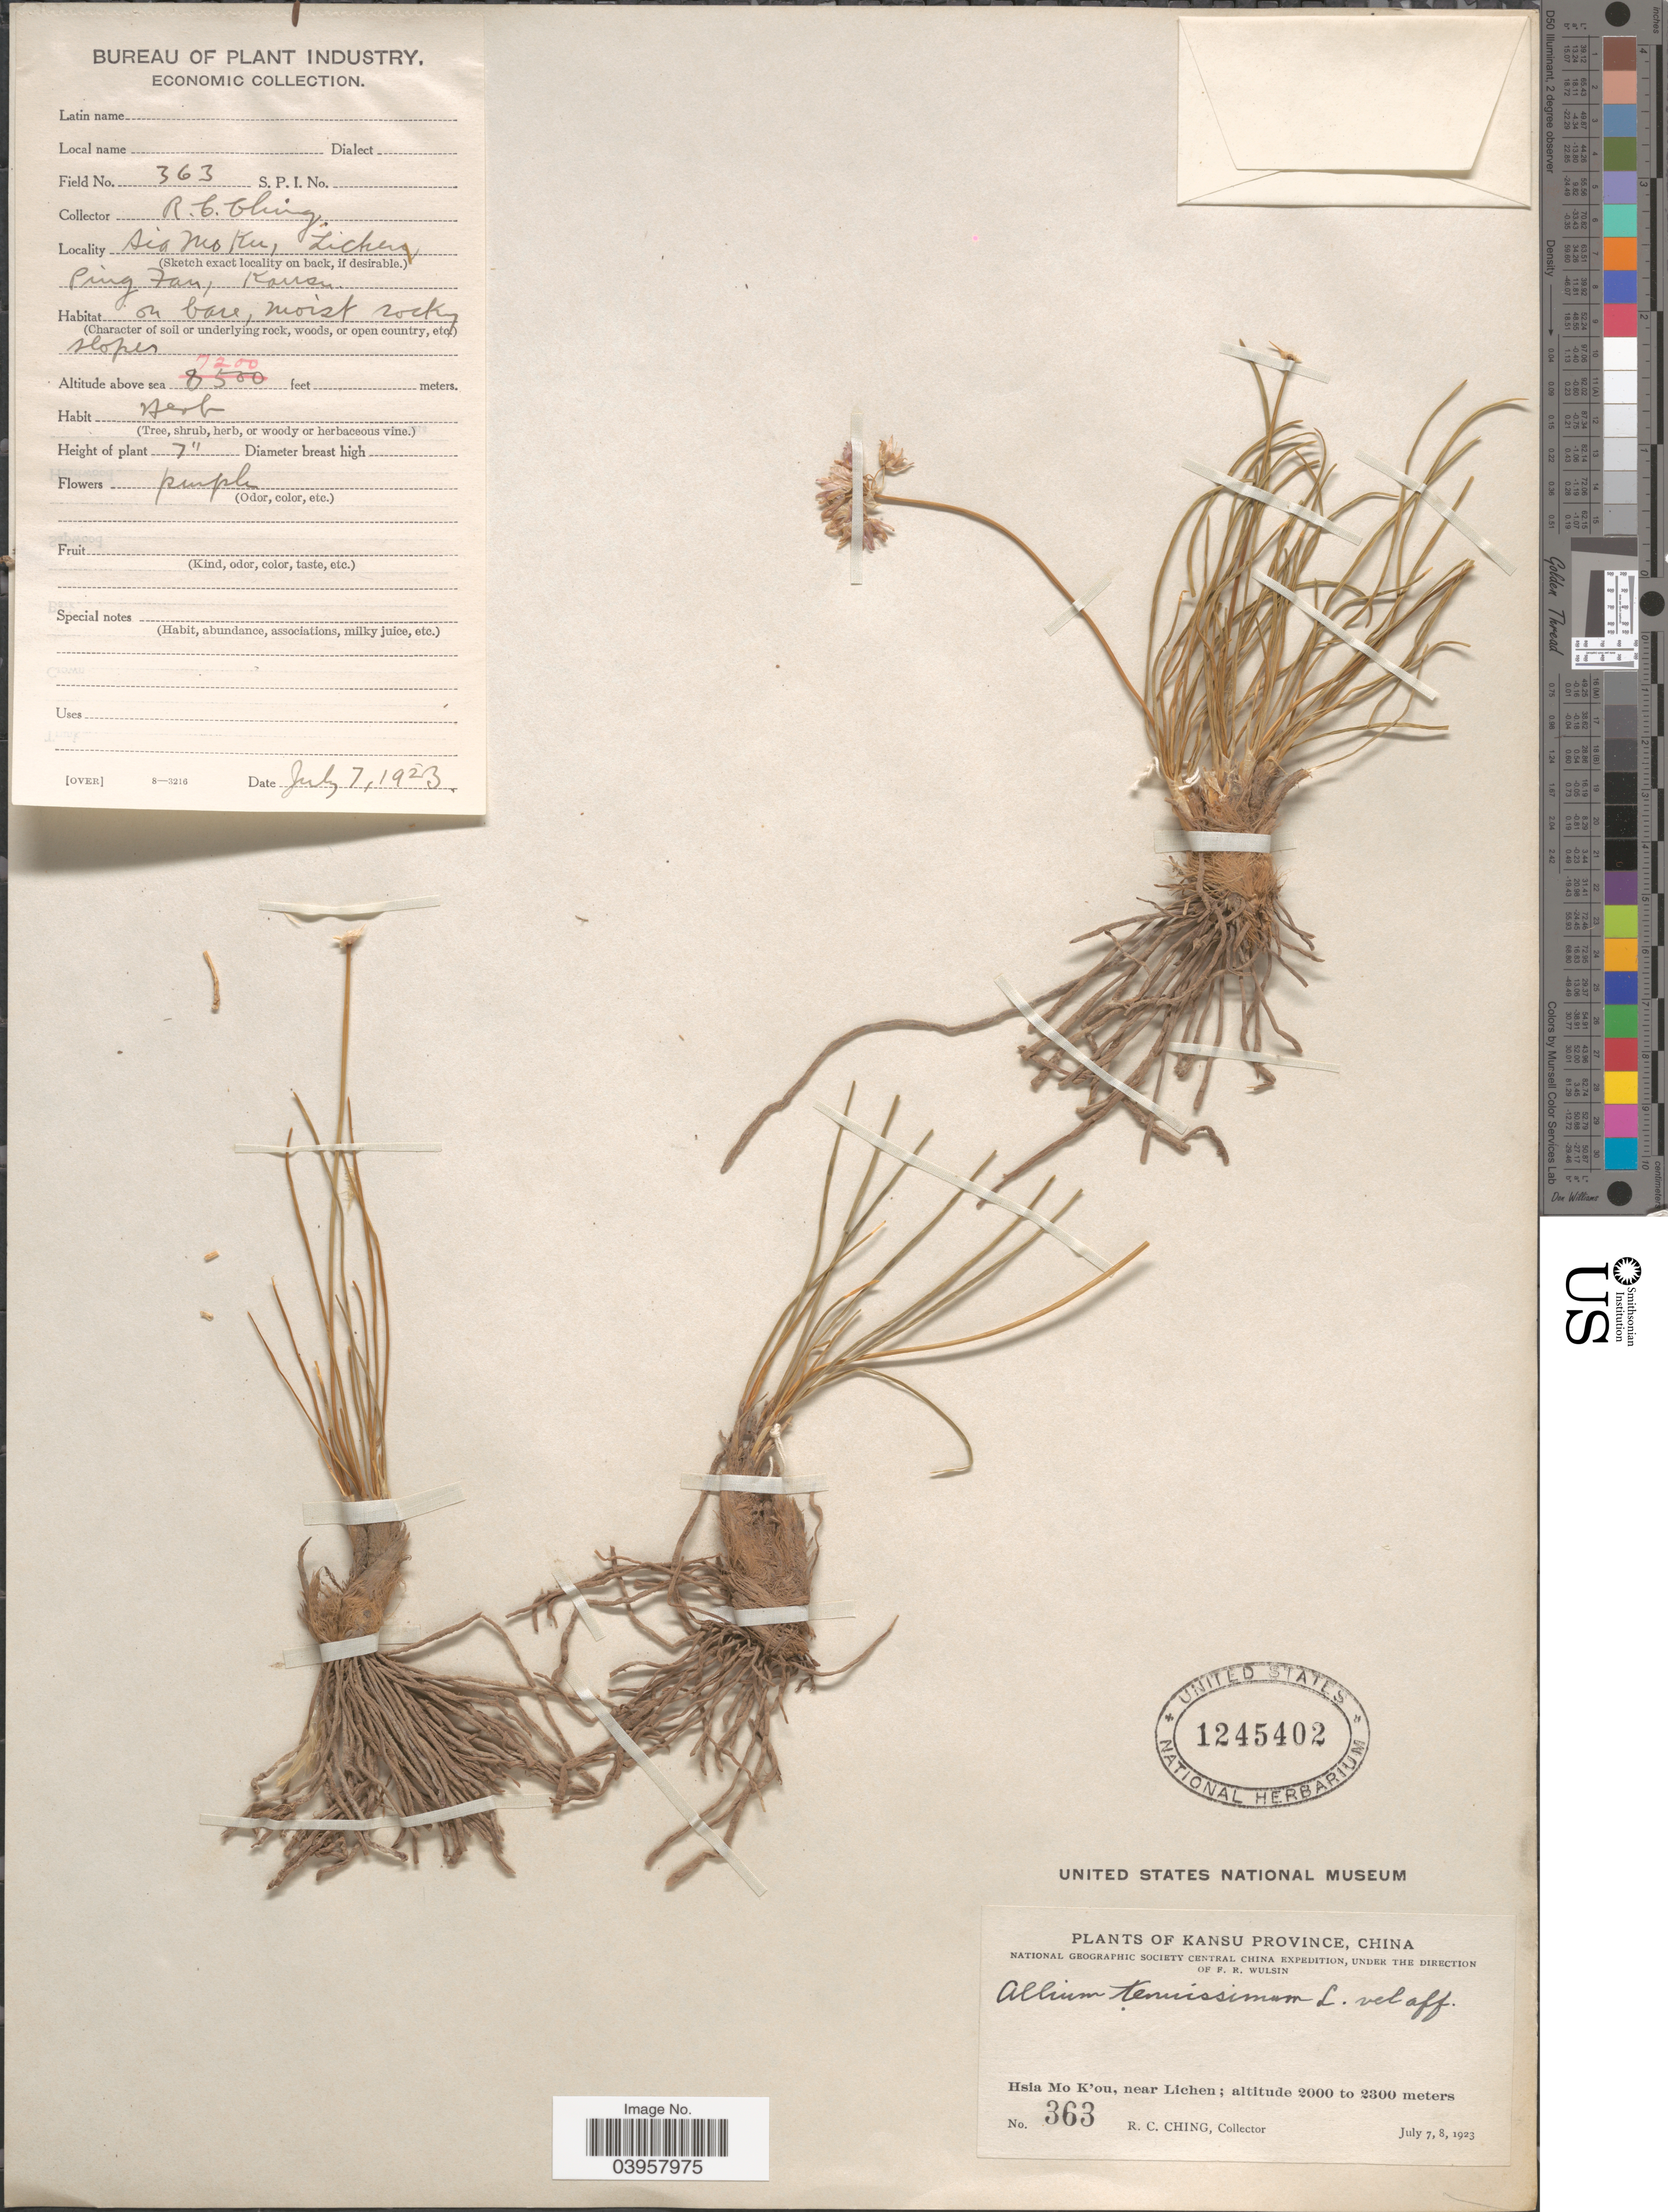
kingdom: Plantae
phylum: Tracheophyta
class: Liliopsida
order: Asparagales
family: Amaryllidaceae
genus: Allium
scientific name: Allium tenuissimum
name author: L.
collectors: R. C. Ching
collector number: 363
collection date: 1923-07-07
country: China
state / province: Gansu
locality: Sia Mo Ku, Lichen, Ping Fan. Kansu Province. Hsia Mo K'ou, near Lichen.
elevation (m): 2195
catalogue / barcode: US 1245402